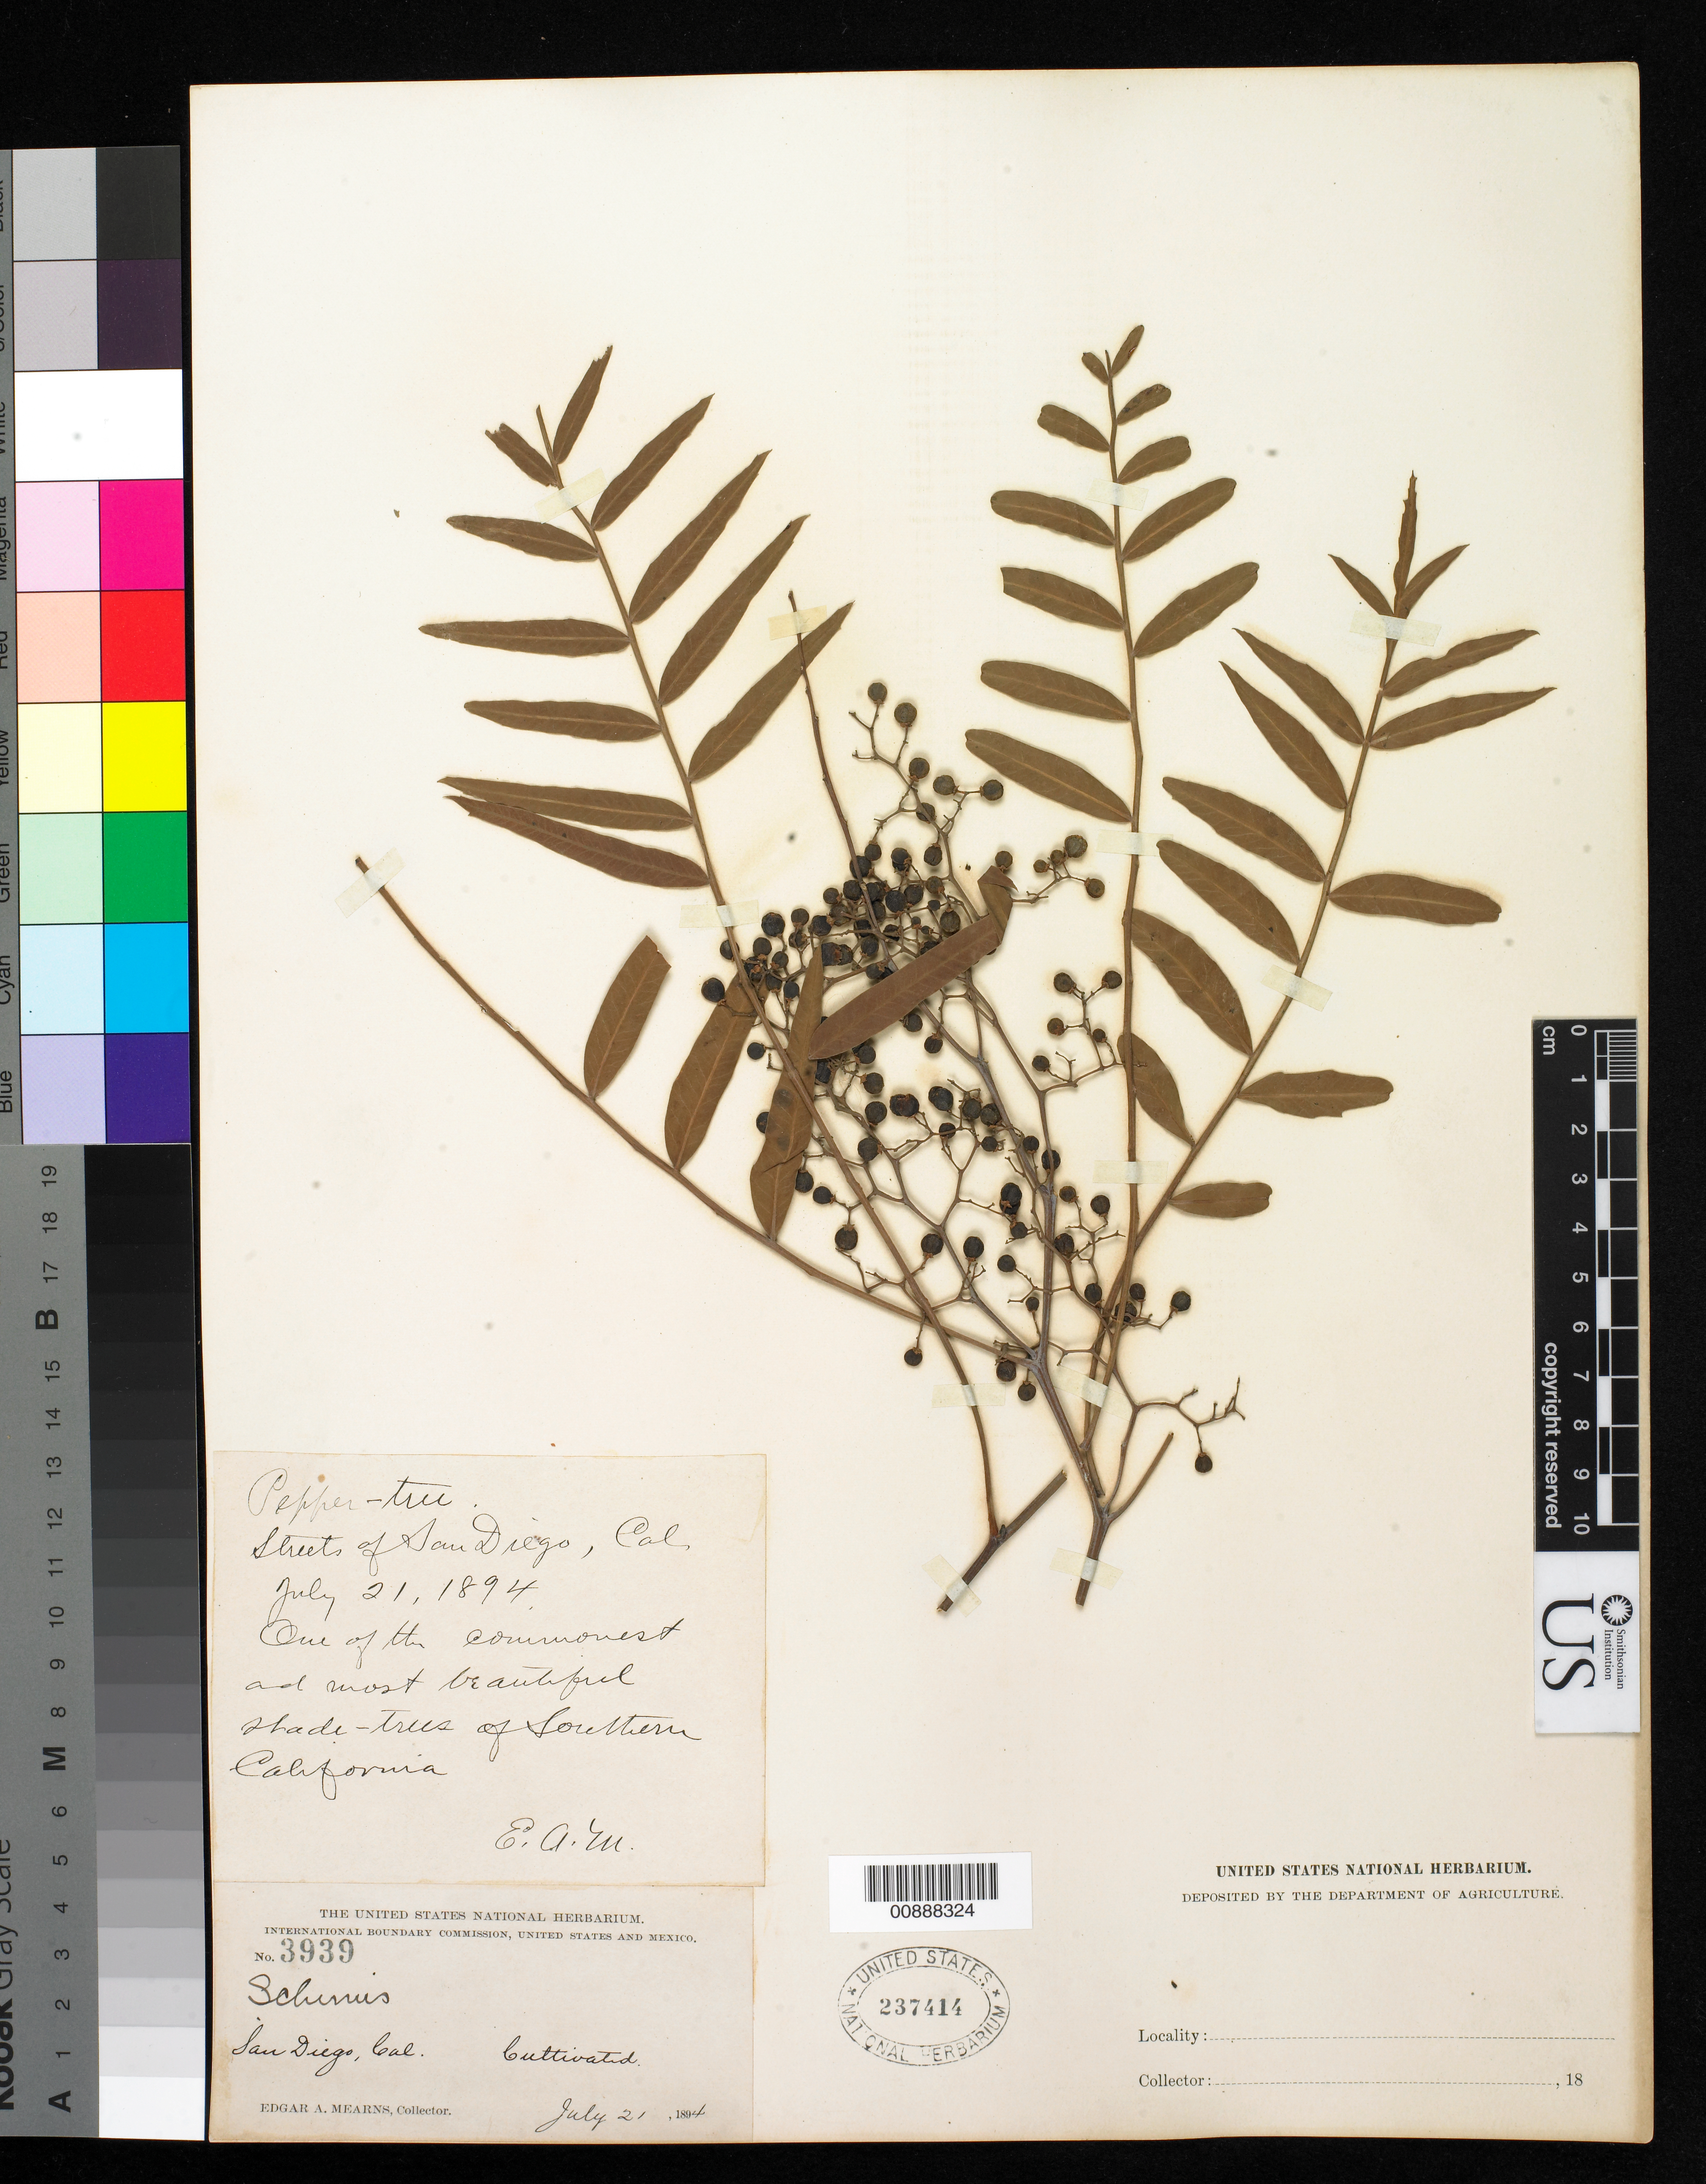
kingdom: Plantae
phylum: Tracheophyta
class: Magnoliopsida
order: Sapindales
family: Anacardiaceae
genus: Schinus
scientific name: Schinus areira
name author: L.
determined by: Mitchell, John D.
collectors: E. A. Mearns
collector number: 3939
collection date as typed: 21 Jul 1894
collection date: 1894-07-21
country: United States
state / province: California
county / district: San Diego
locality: Streets of San Diego, California.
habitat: In the streets.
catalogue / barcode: US 237414